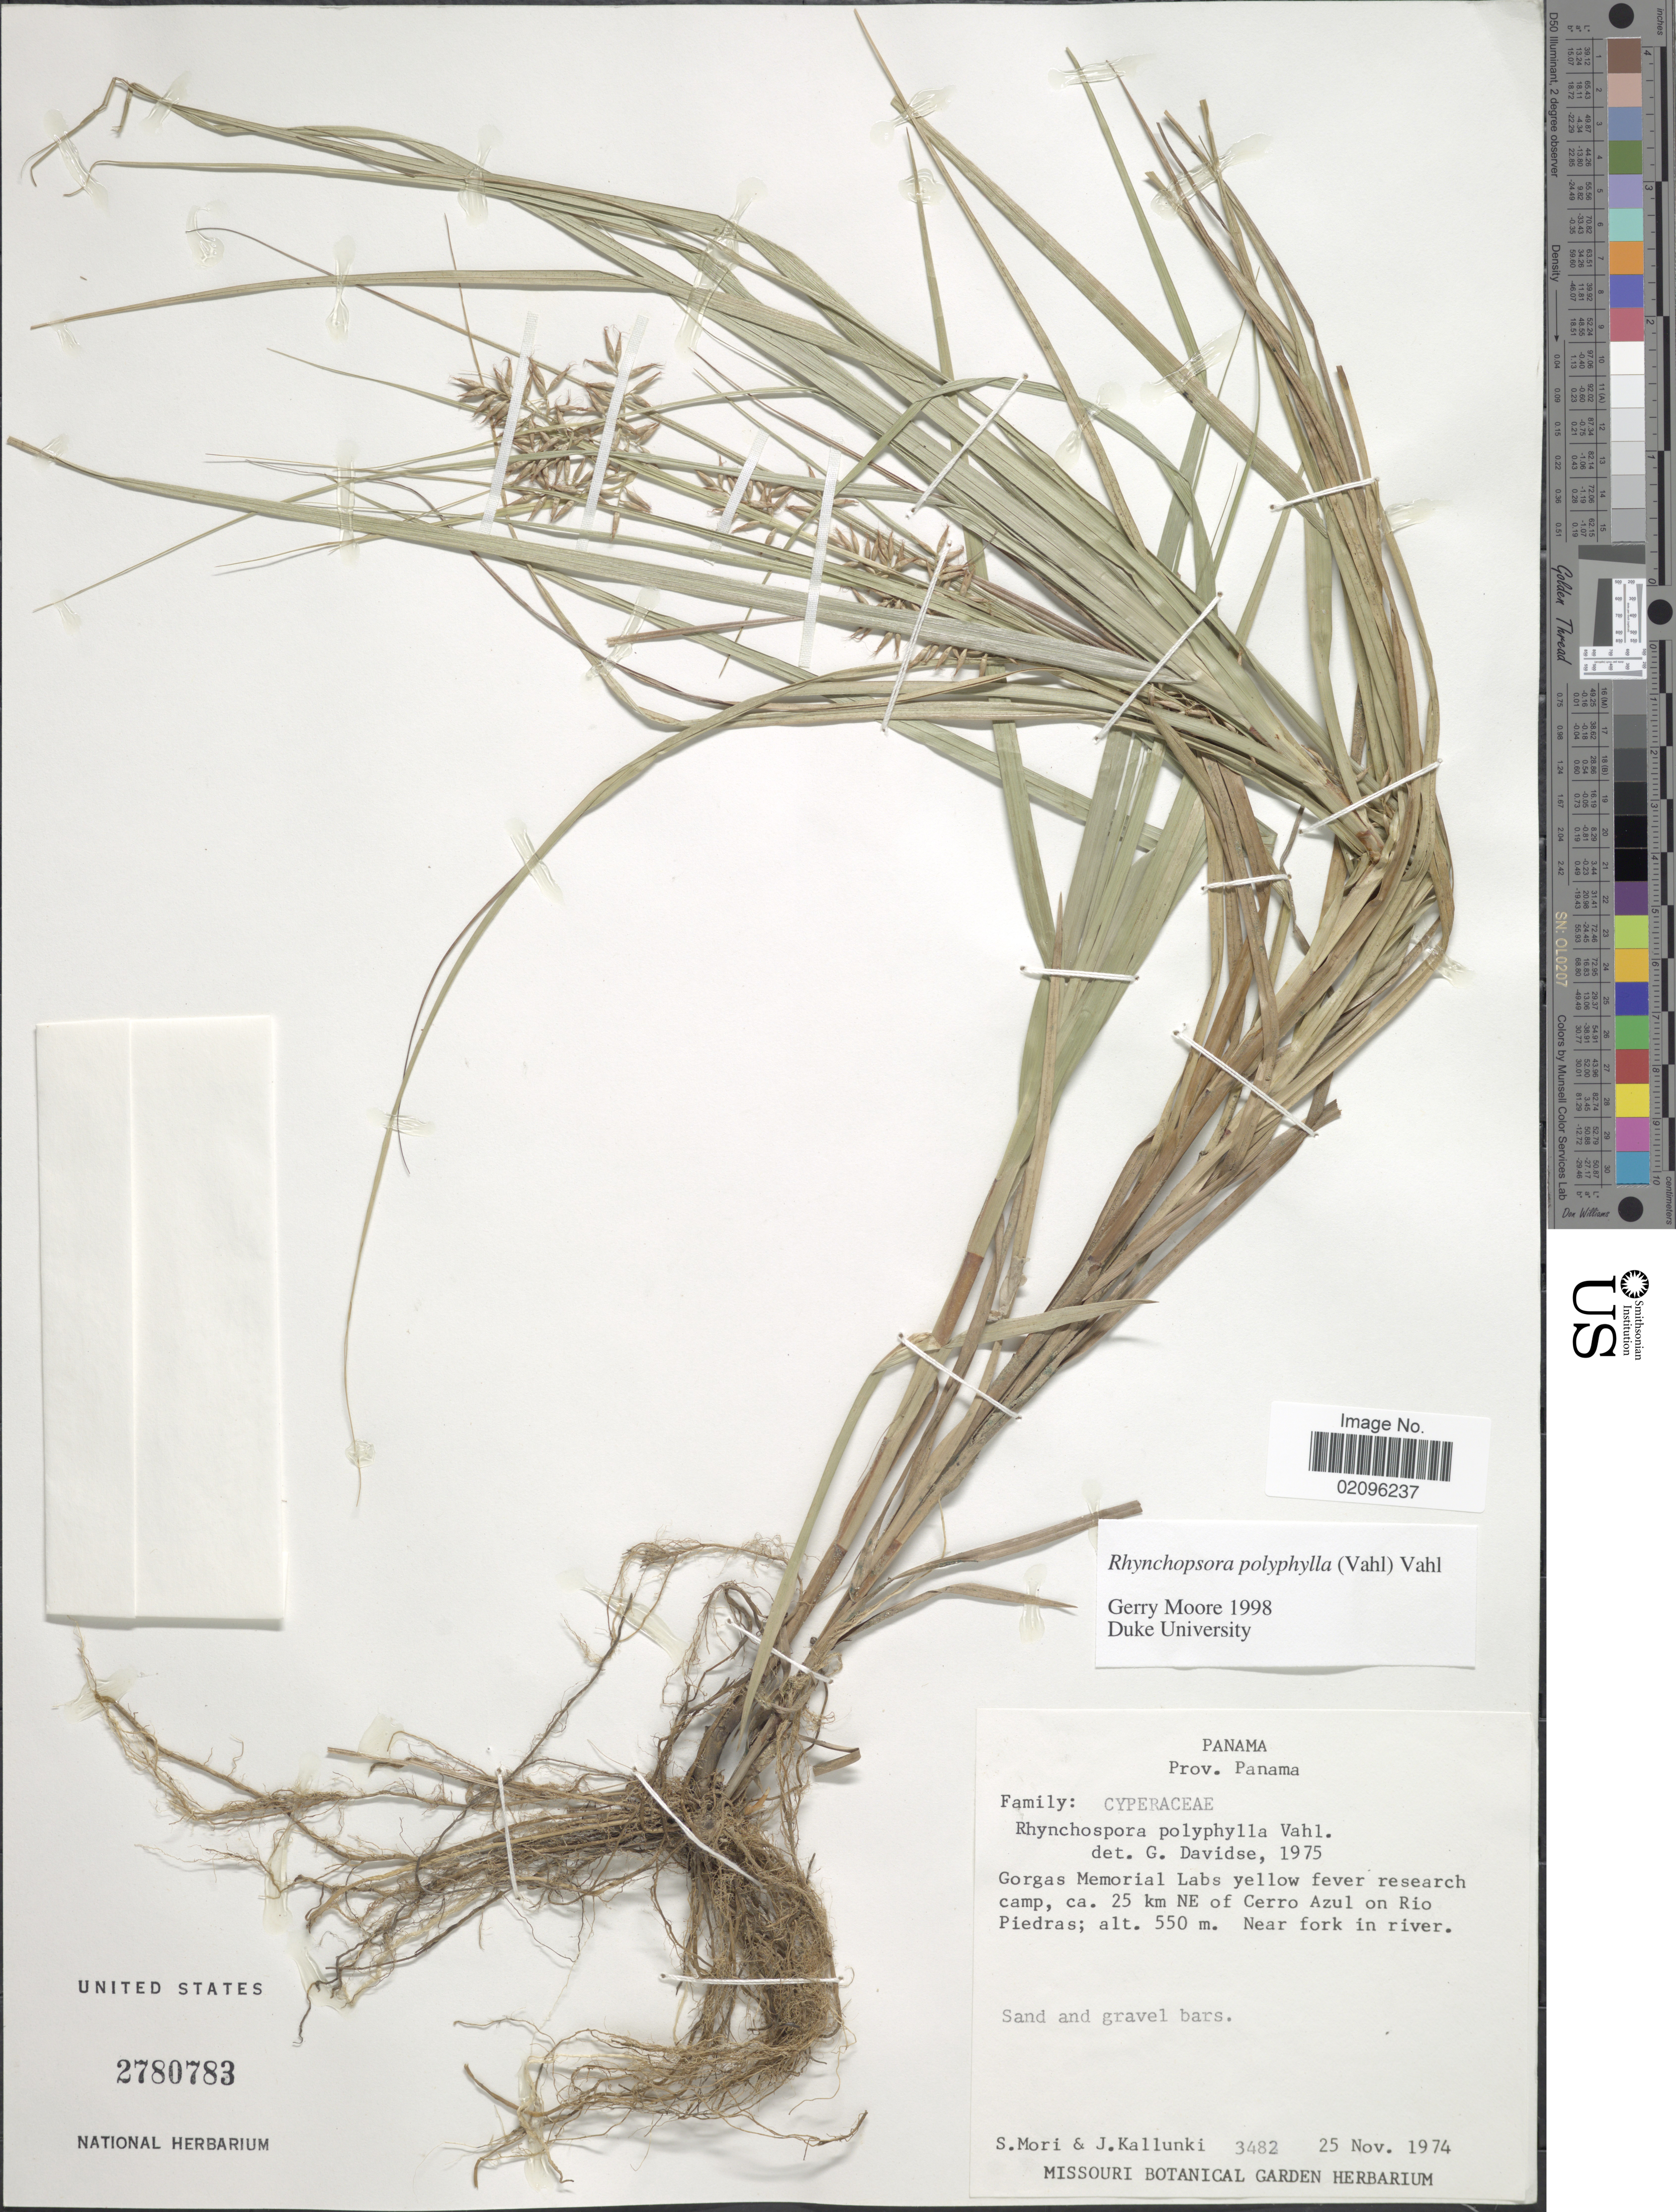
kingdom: Plantae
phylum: Tracheophyta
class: Liliopsida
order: Poales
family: Cyperaceae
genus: Rhynchospora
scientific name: Rhynchospora polyphylla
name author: (Vahl) Vahl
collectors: S. Mori & J. Kallunki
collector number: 3482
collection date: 1974-11-25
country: Panama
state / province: Panamá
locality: Gorgas Memorial Labs yellow fever research camp, ca. 25 km NE of Cerro Azul on Rio Piedras, near fork in river.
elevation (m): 550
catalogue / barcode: US 2780783